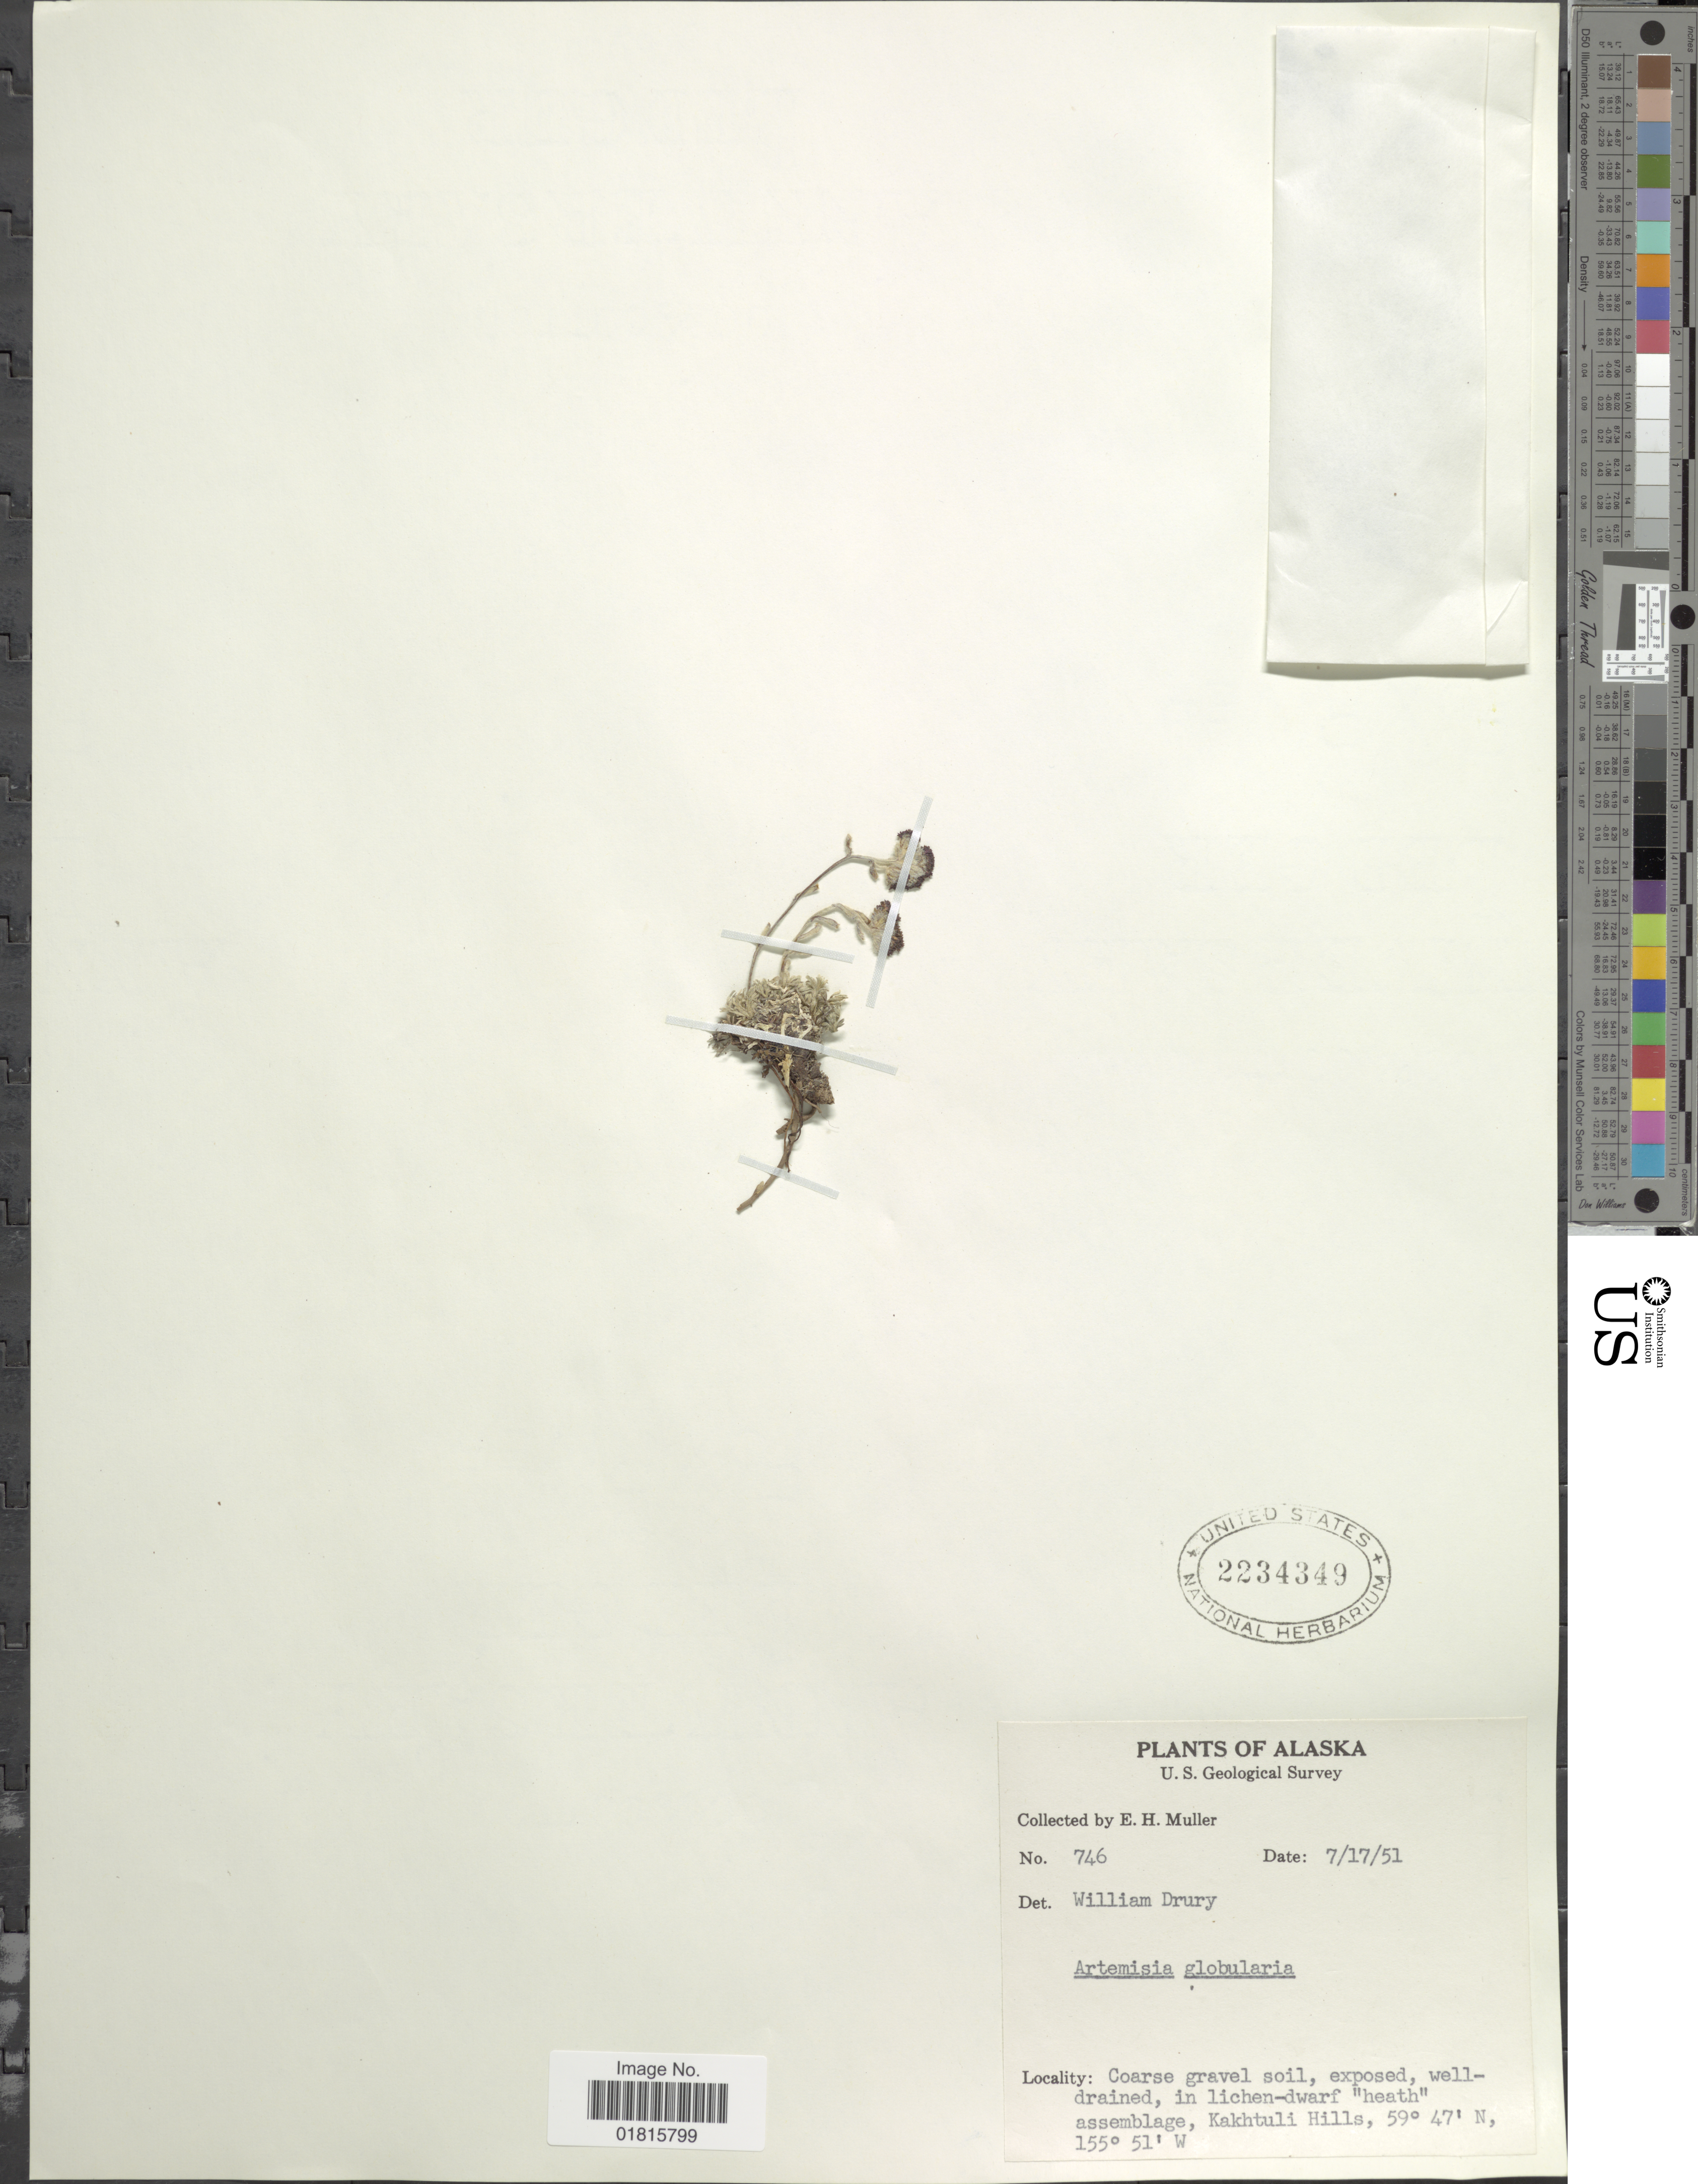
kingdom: Plantae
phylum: Tracheophyta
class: Magnoliopsida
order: Asterales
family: Asteraceae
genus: Artemisia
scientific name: Artemisia globularia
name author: Cham. ex Besser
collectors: E. H. Muller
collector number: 746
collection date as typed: Transcribed d/m/y: 17/7/51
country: United States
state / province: Alaska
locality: Coarse gravel soil, exposed, well-drained, in lichen-dwarf "heath" assemblage, Kakhtuli Hills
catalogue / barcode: US 2234349